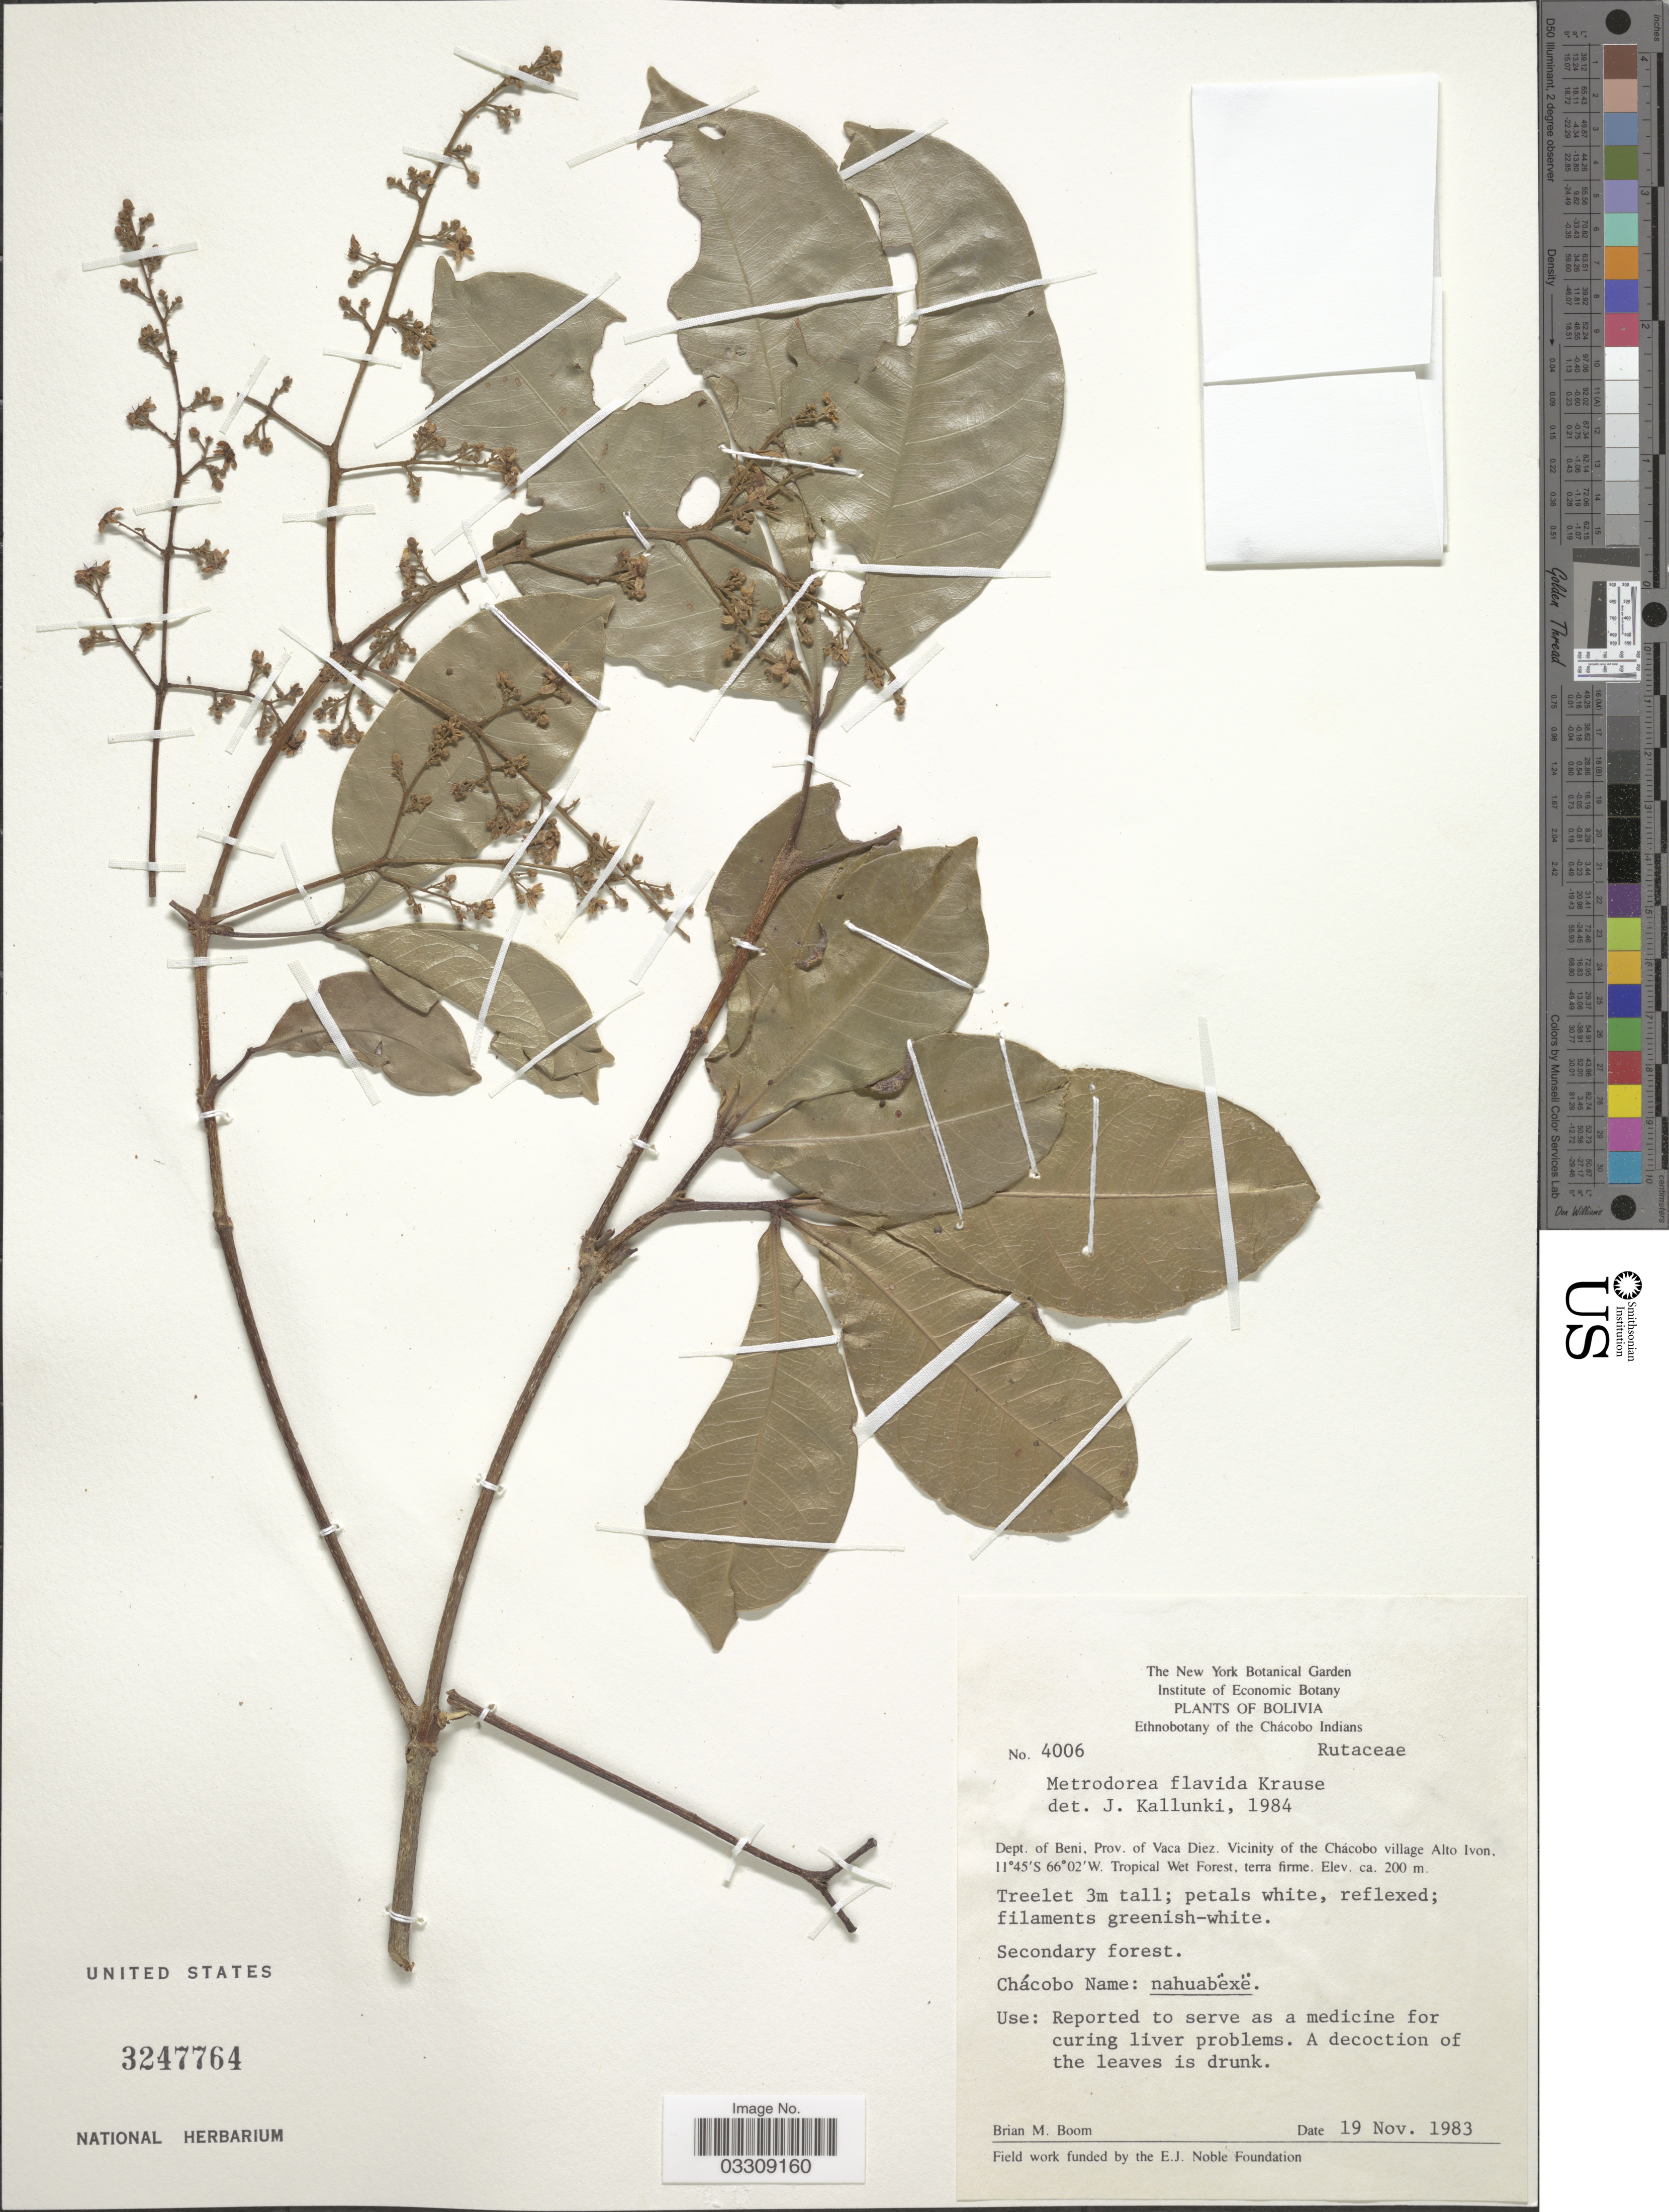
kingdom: Plantae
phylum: Tracheophyta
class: Magnoliopsida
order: Sapindales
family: Rutaceae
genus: Metrodorea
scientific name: Metrodorea flavida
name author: Krause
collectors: B. M. Boom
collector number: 4006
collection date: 1983-11-19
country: Bolivia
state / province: Beni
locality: Dept. of Beni, Prov. of Vaca Diez. Vicinity of the Chácobo village Alto Ivon. Tropical Wet Forest.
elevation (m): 200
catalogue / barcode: US 3247764